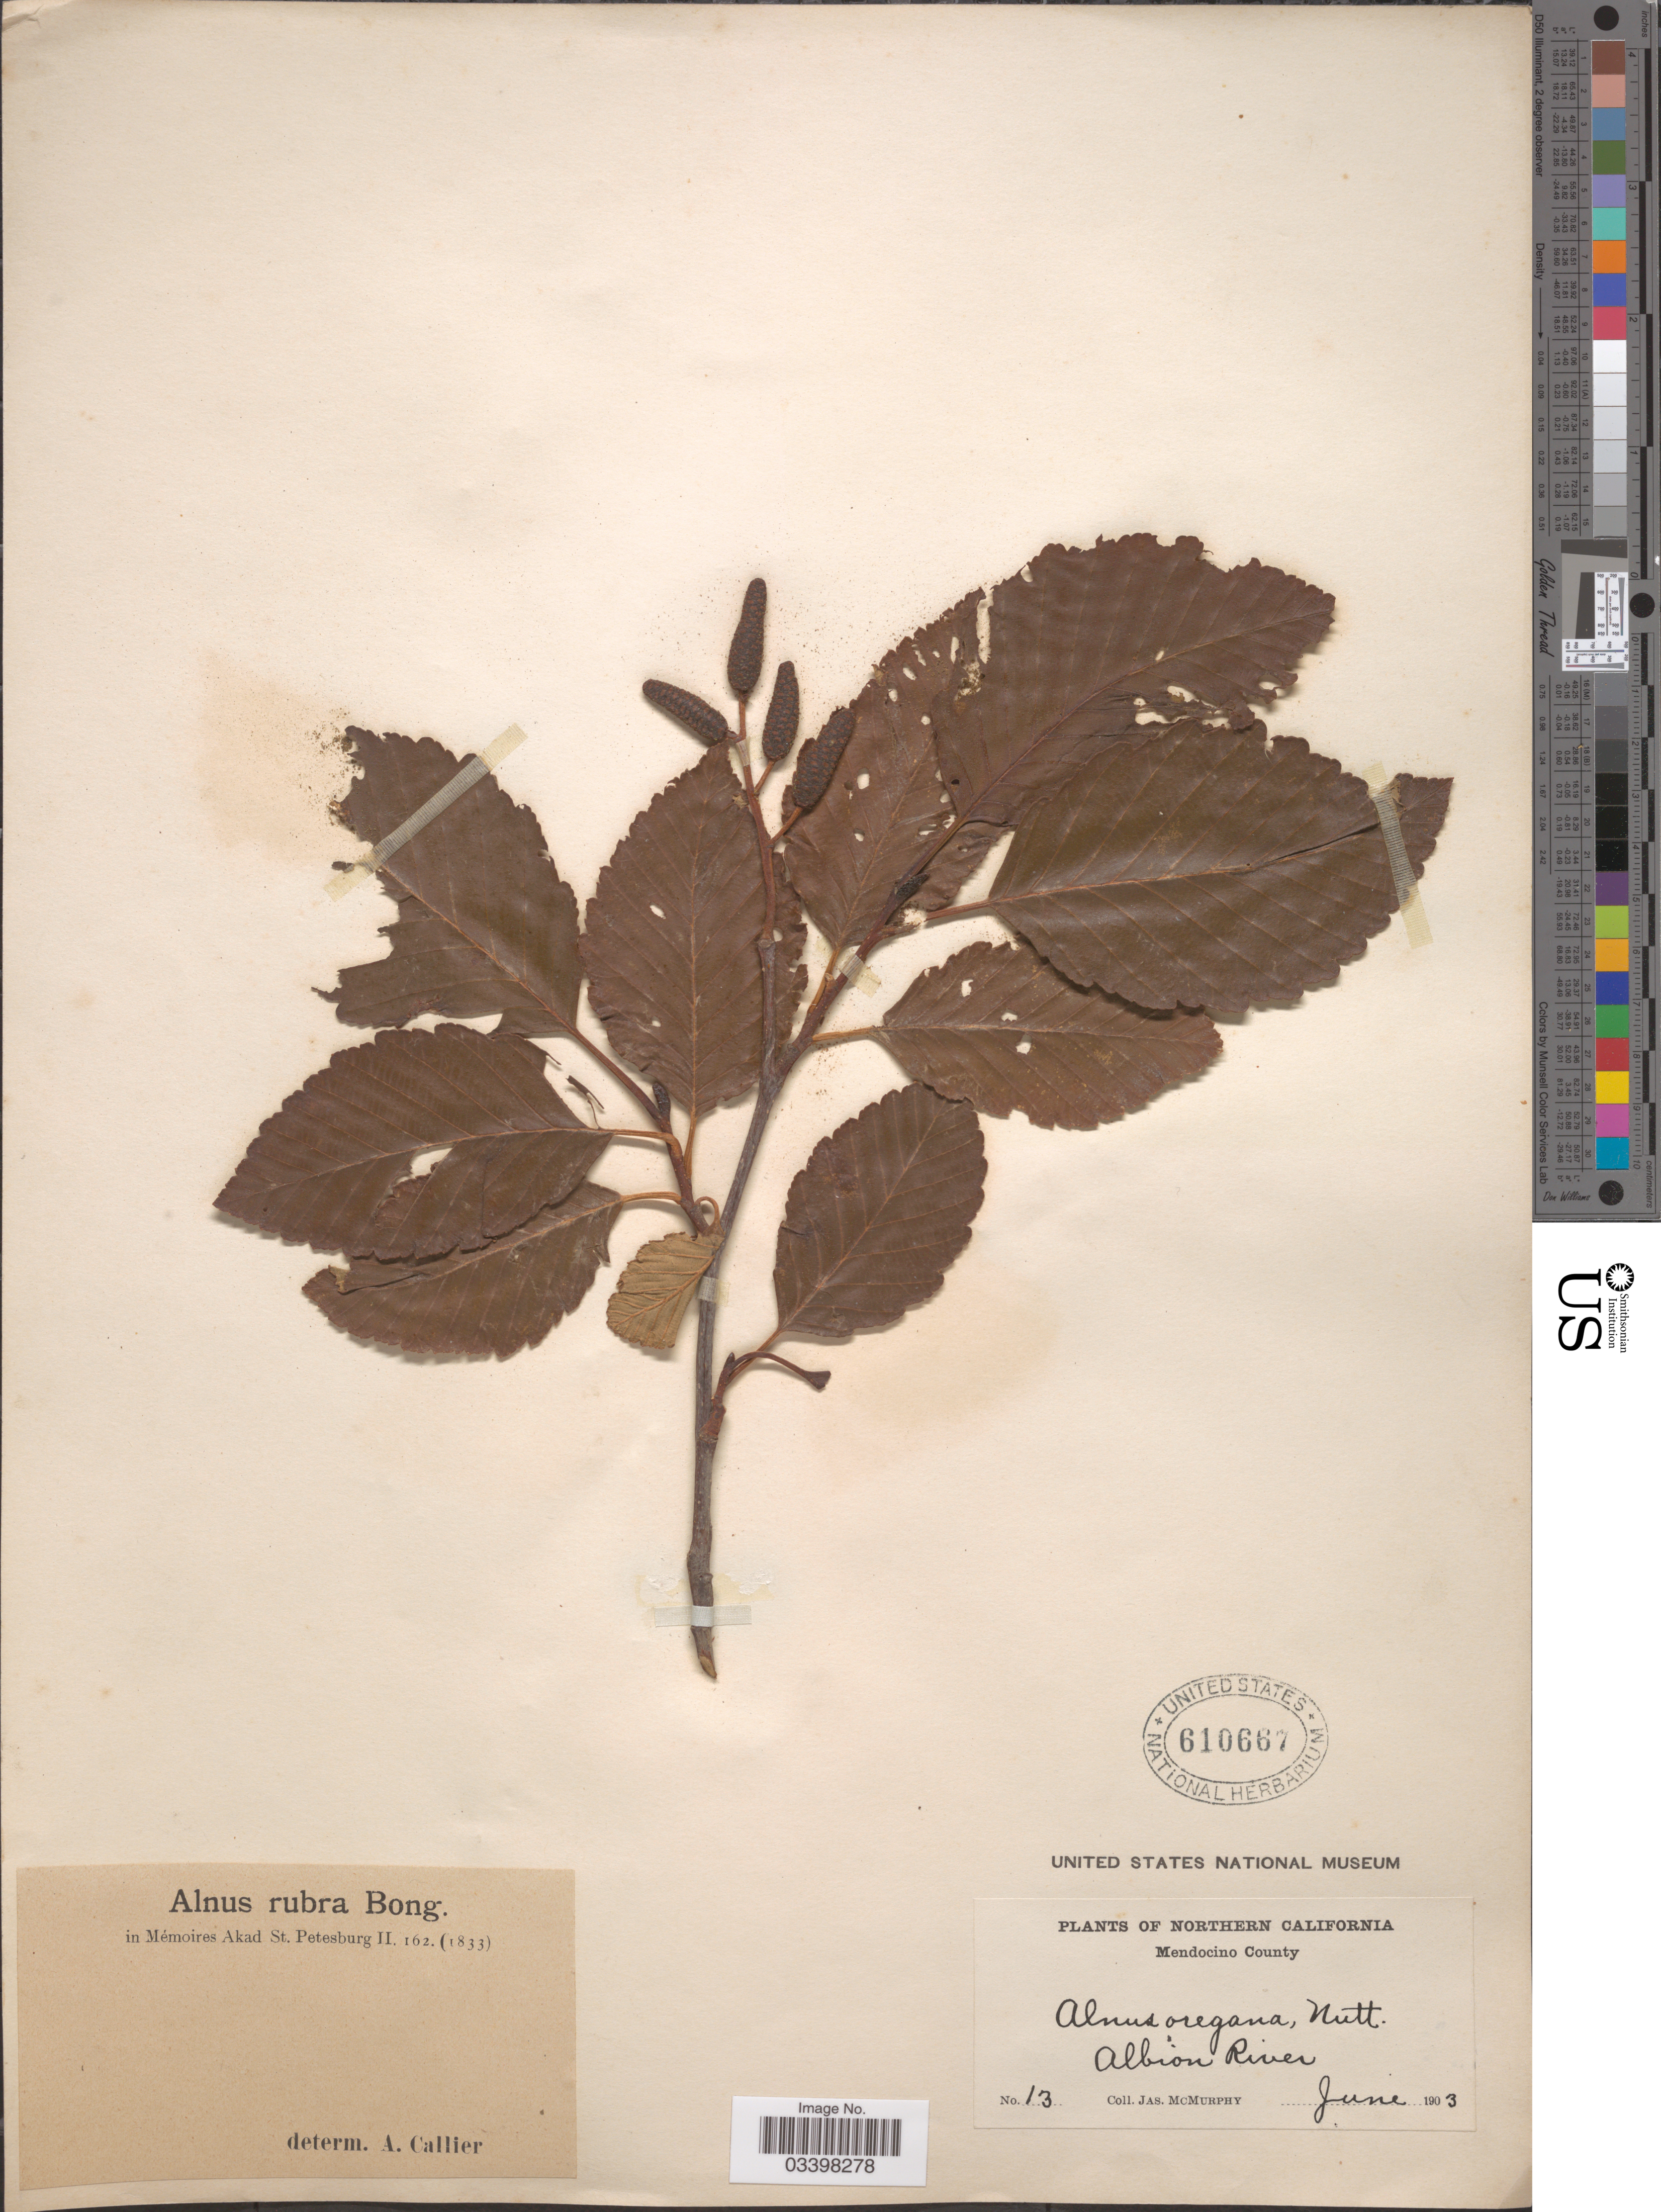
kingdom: Plantae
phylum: Tracheophyta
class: Magnoliopsida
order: Fagales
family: Betulaceae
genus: Alnus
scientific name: Alnus rubra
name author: Bong.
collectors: J. McMurphy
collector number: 13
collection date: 1903-06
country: United States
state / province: California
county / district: Mendocino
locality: Northern California. Mendocino County. Albion River.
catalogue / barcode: US 610667